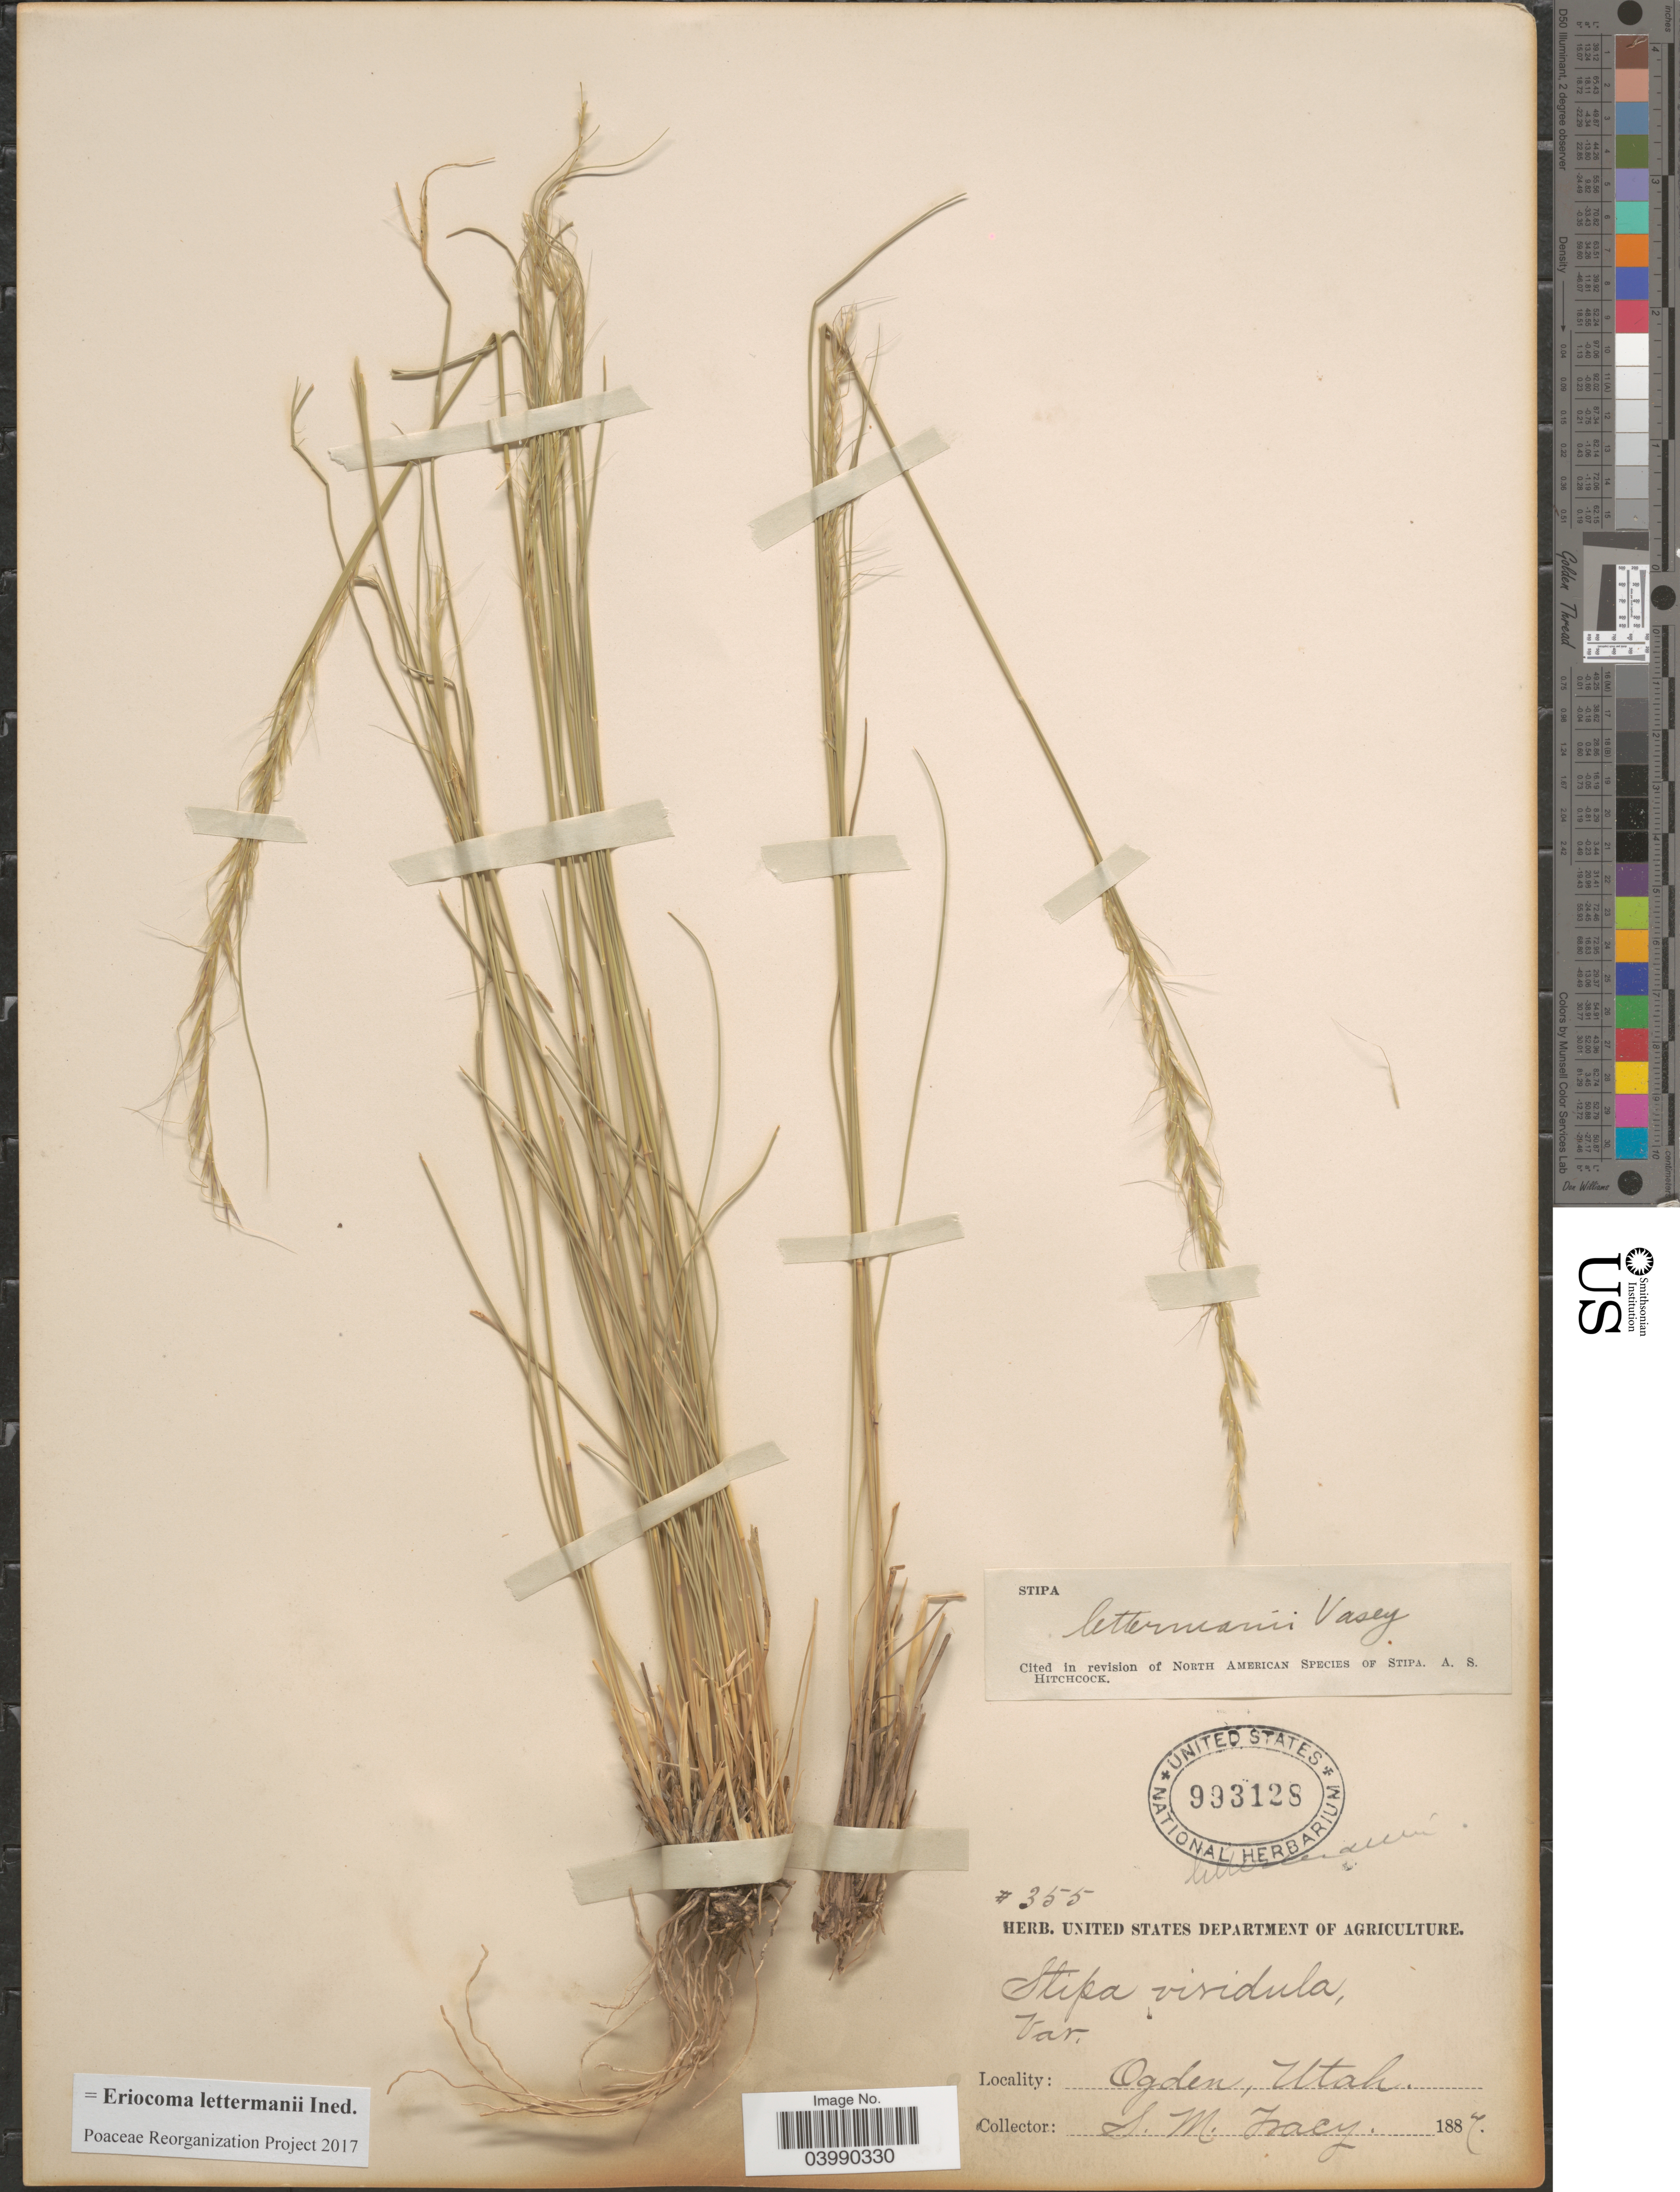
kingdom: Plantae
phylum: Tracheophyta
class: Liliopsida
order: Poales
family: Poaceae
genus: Eriocoma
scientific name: Eriocoma lettermanii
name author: (Vasey) Romasch.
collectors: S. M. Tracy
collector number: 355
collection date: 1887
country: United States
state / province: Utah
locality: Ogden.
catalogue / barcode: US 993128